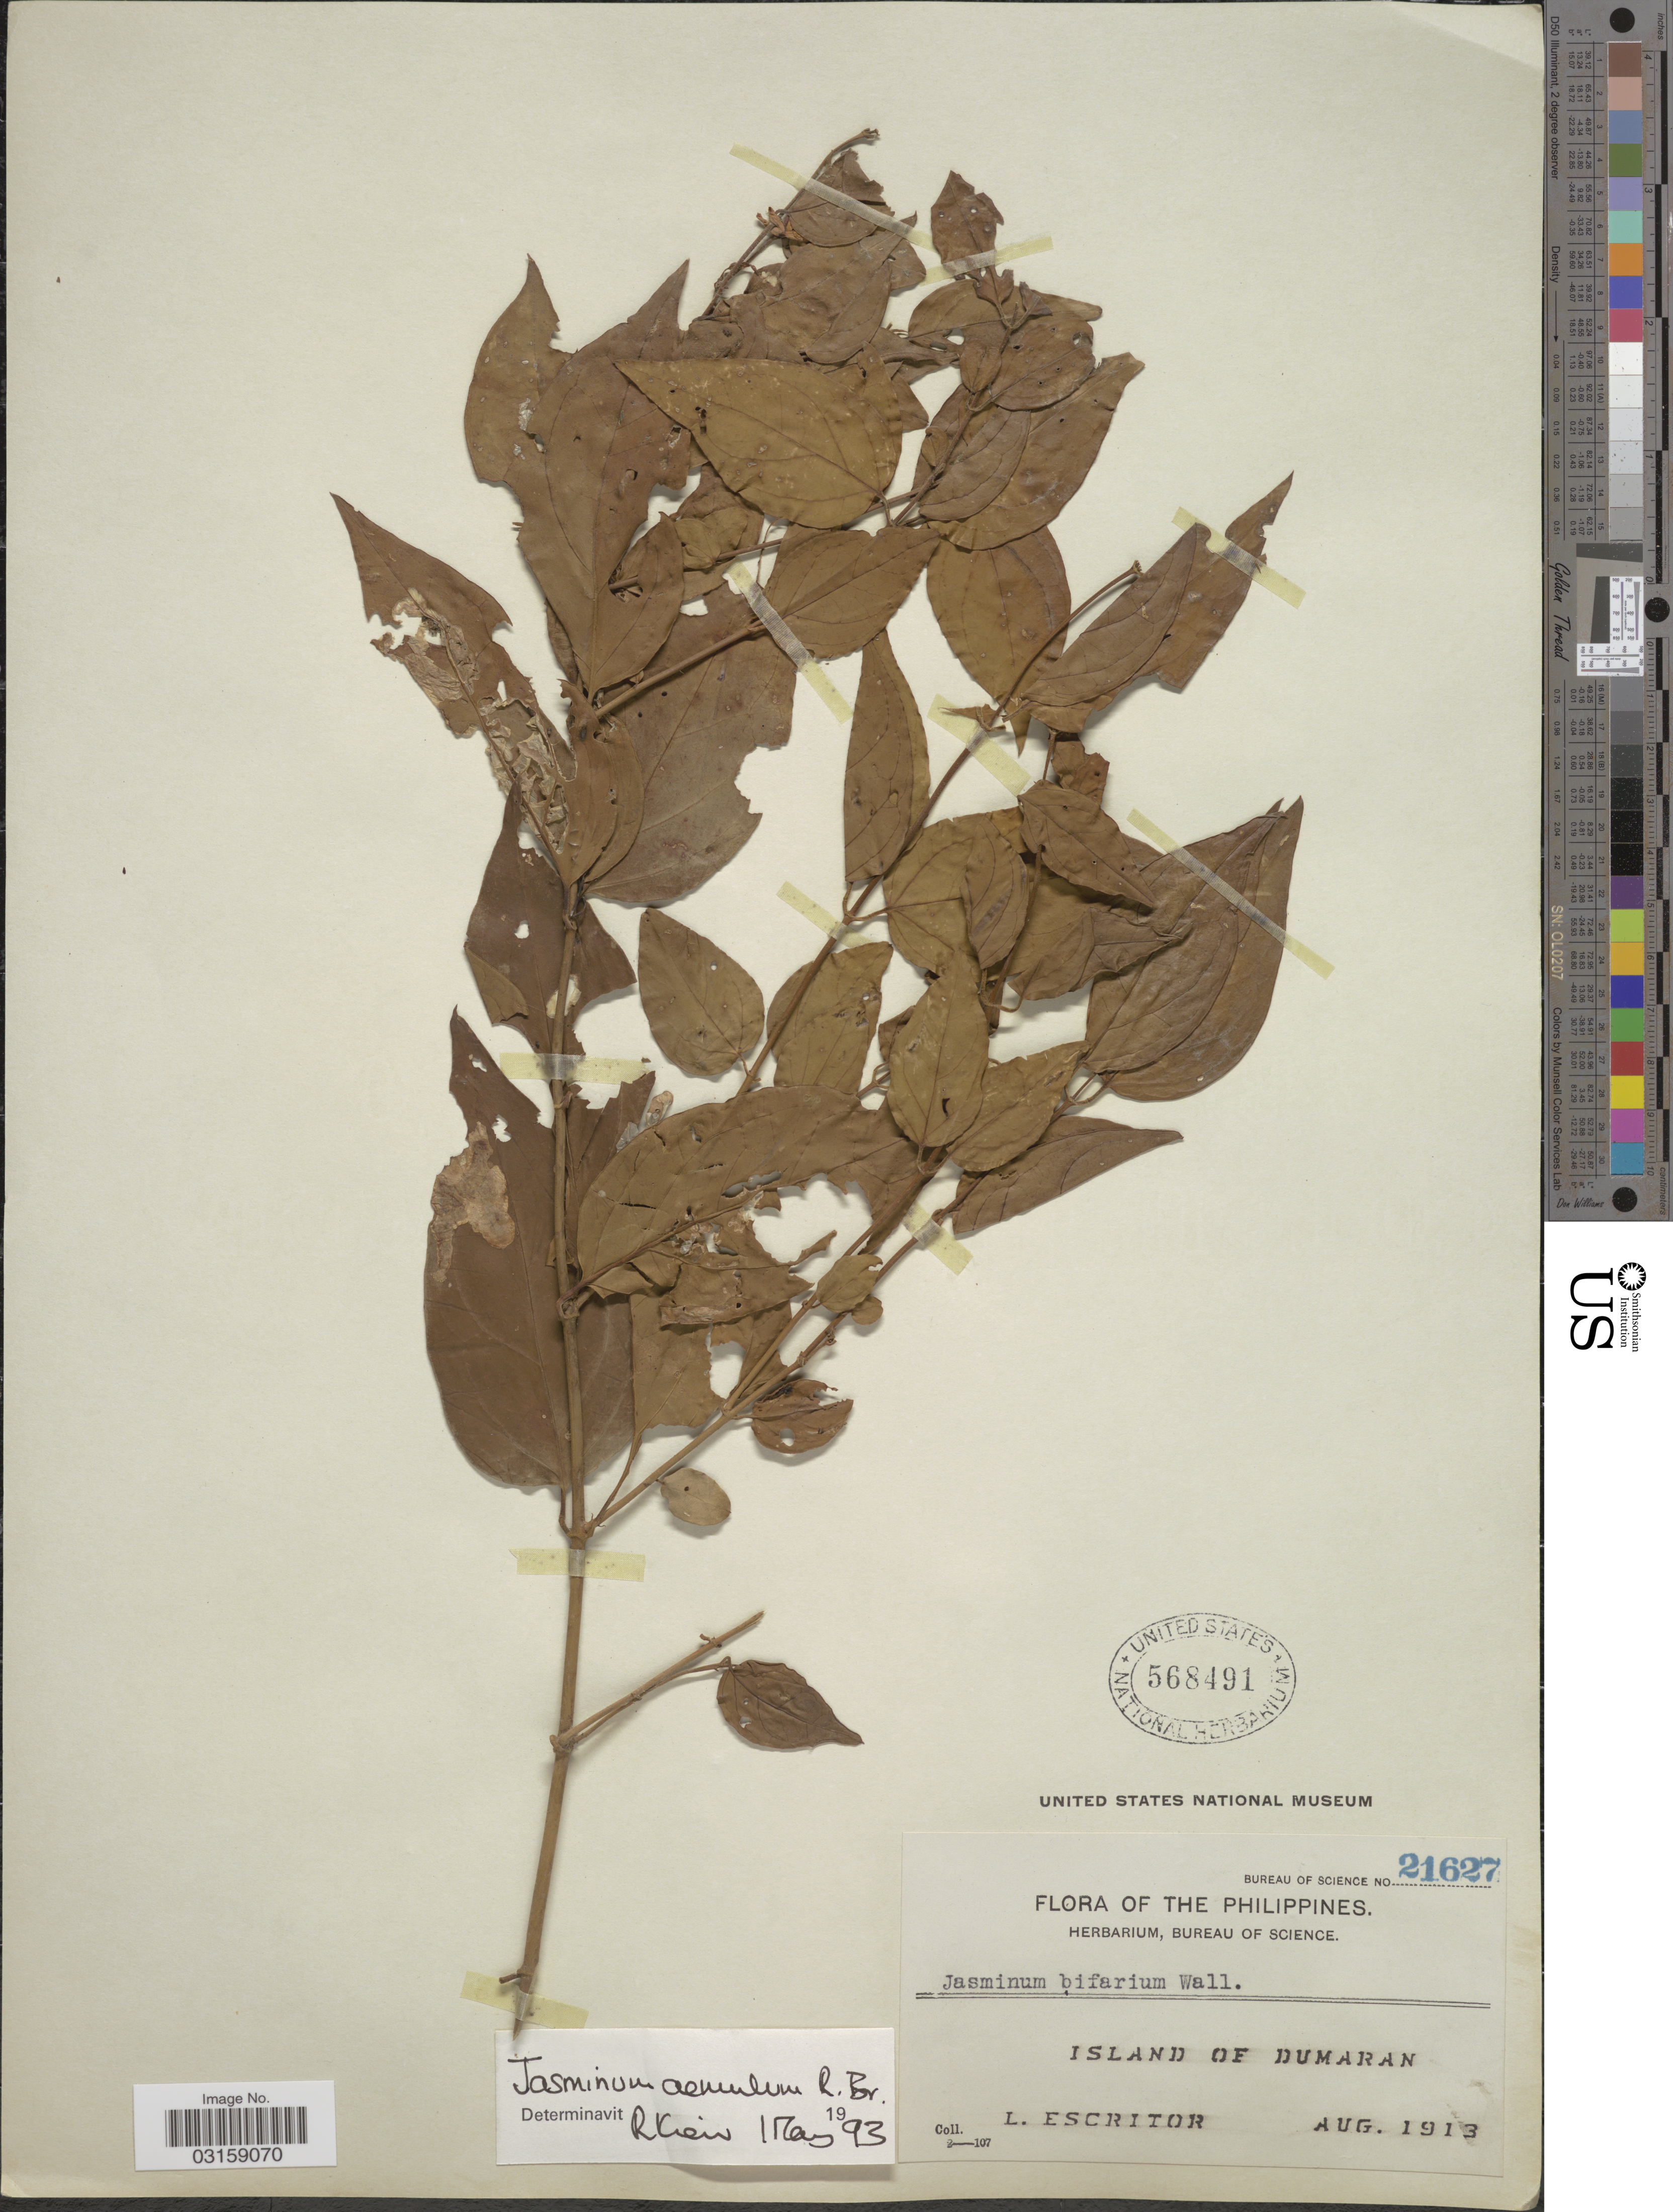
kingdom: Plantae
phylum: Tracheophyta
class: Magnoliopsida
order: Lamiales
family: Oleaceae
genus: Jasminum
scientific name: Jasminum elongatum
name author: (P.J. Bergius) Willd.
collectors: L. Escritor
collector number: Bureau of Science 21627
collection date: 1913-08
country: Philippines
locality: Island of Dumaran.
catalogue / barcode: US 568491